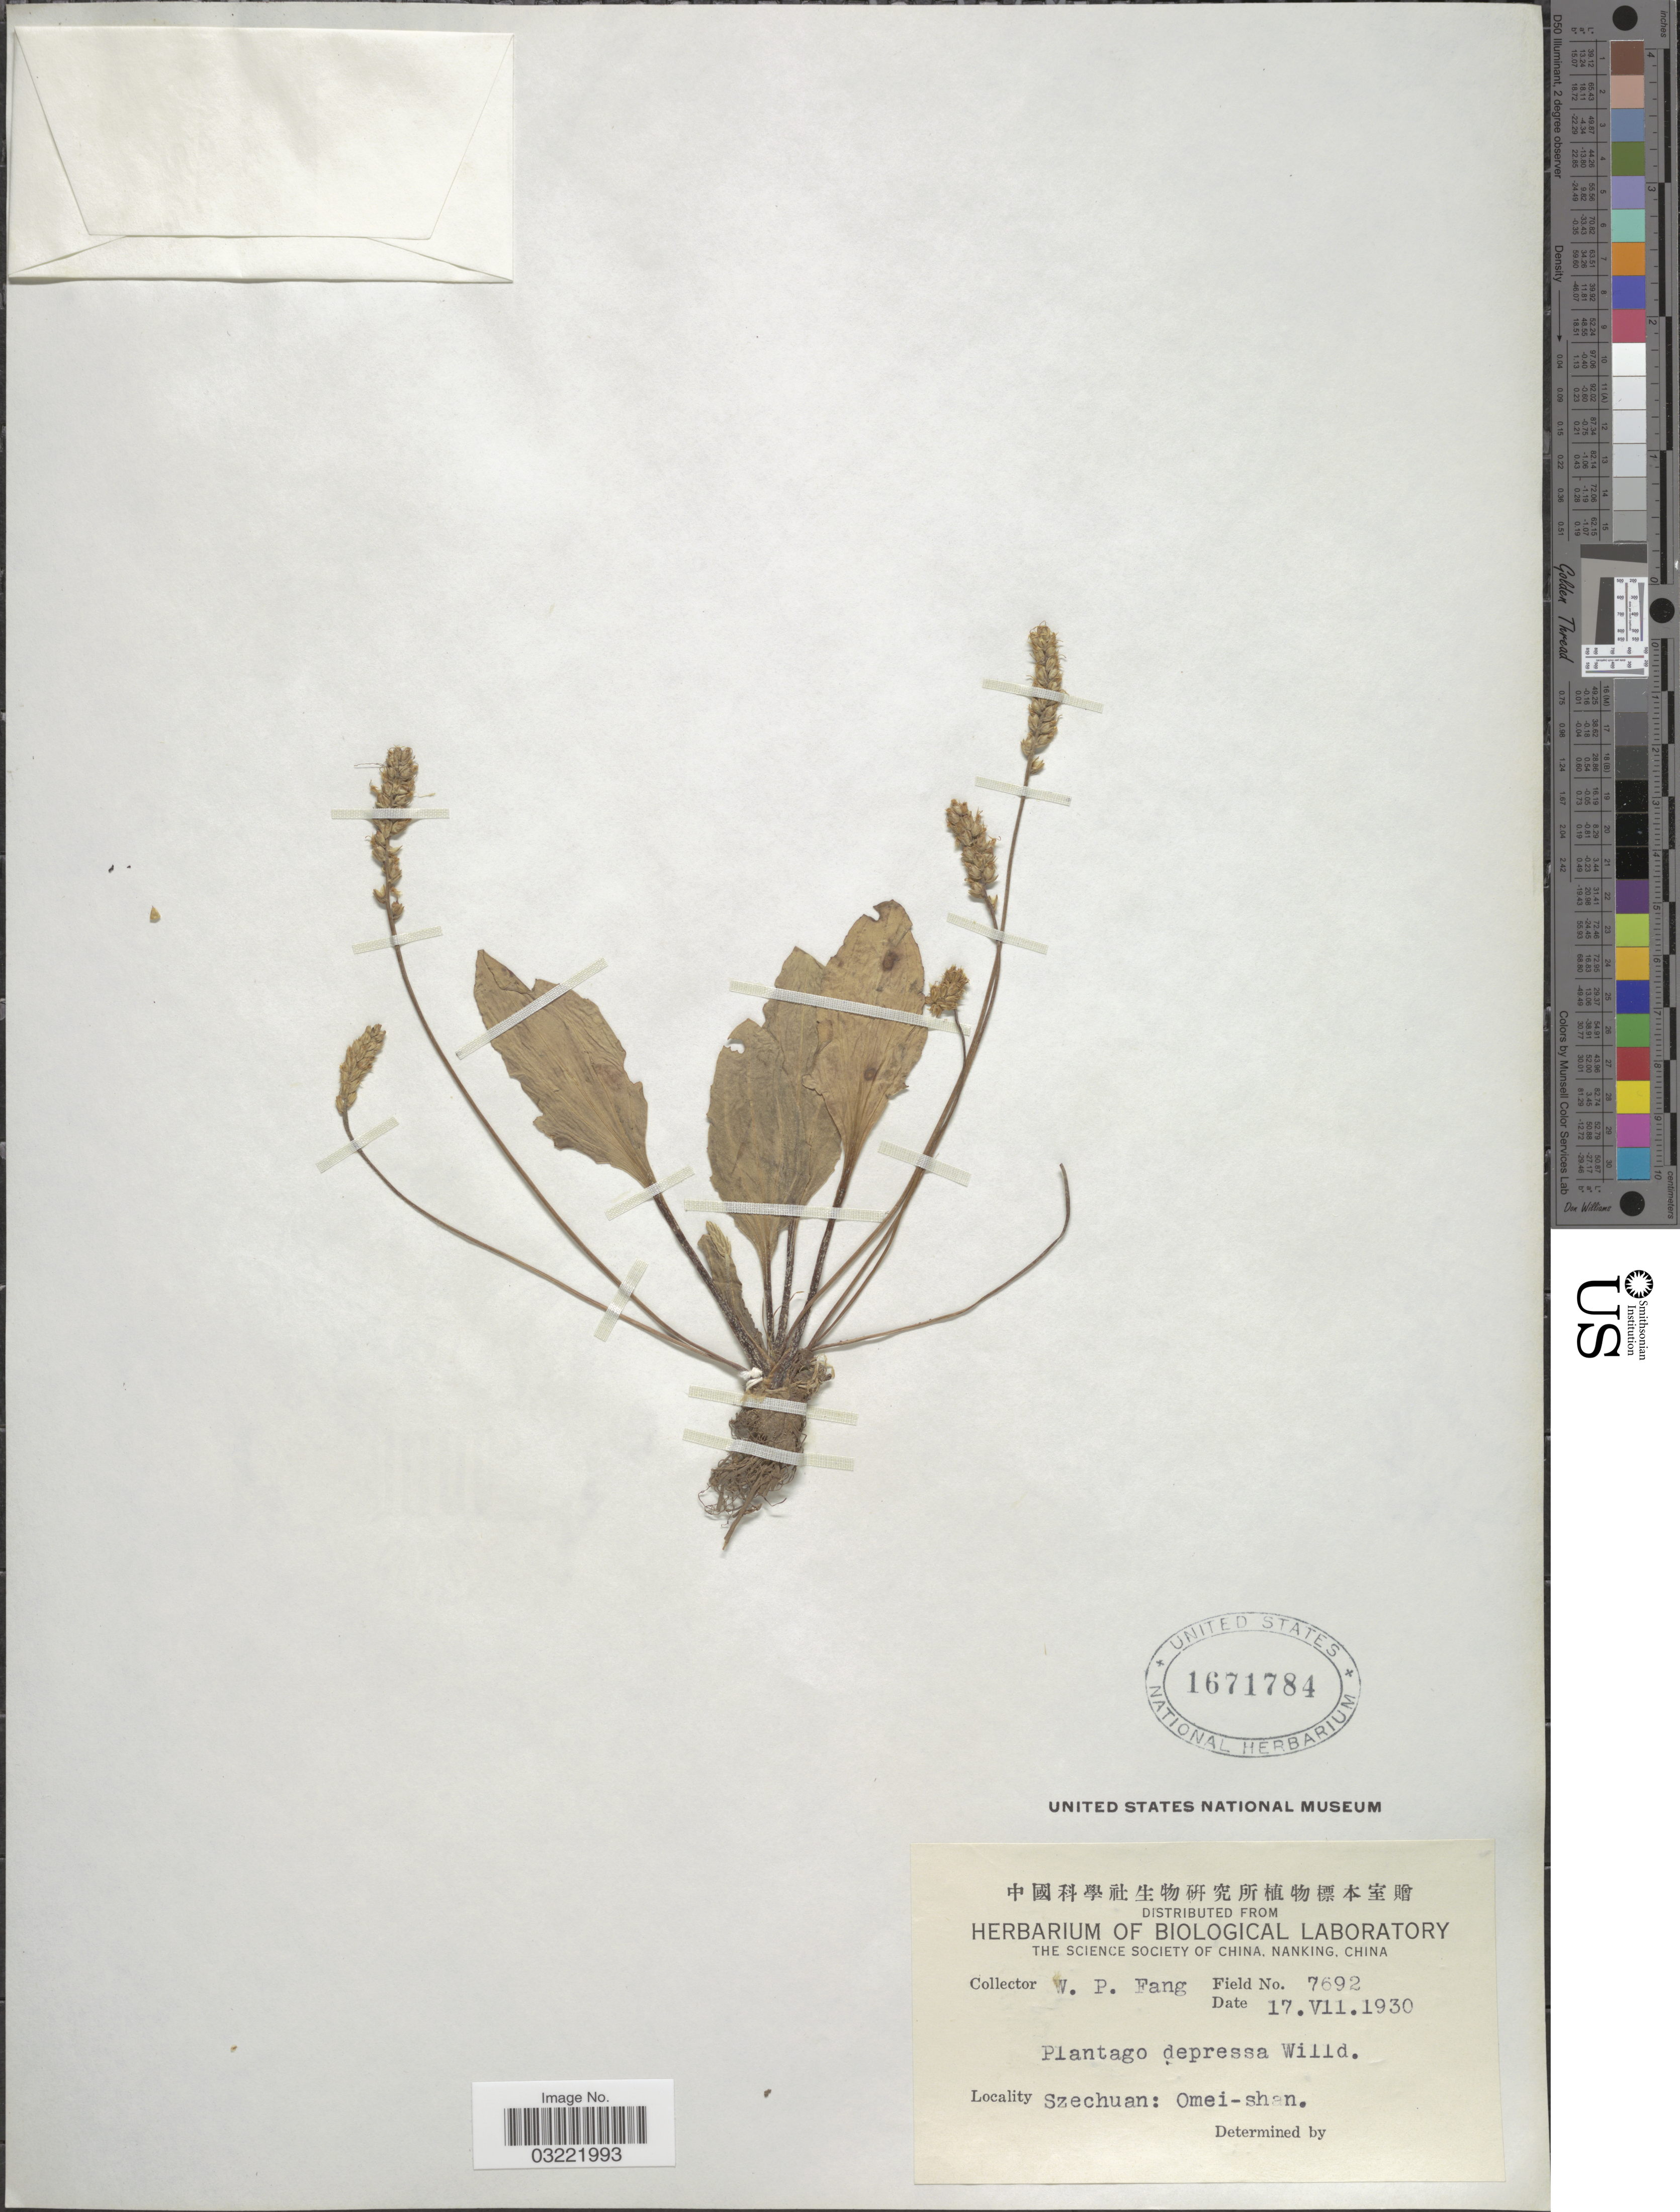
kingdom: Plantae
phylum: Tracheophyta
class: Magnoliopsida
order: Lamiales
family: Plantaginaceae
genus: Plantago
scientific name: Plantago depressa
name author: Willd.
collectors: W. P. Fang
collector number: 7692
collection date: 1930-07-17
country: China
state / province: Sichuan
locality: Szechuan: Omei-shan.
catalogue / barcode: US 1671784